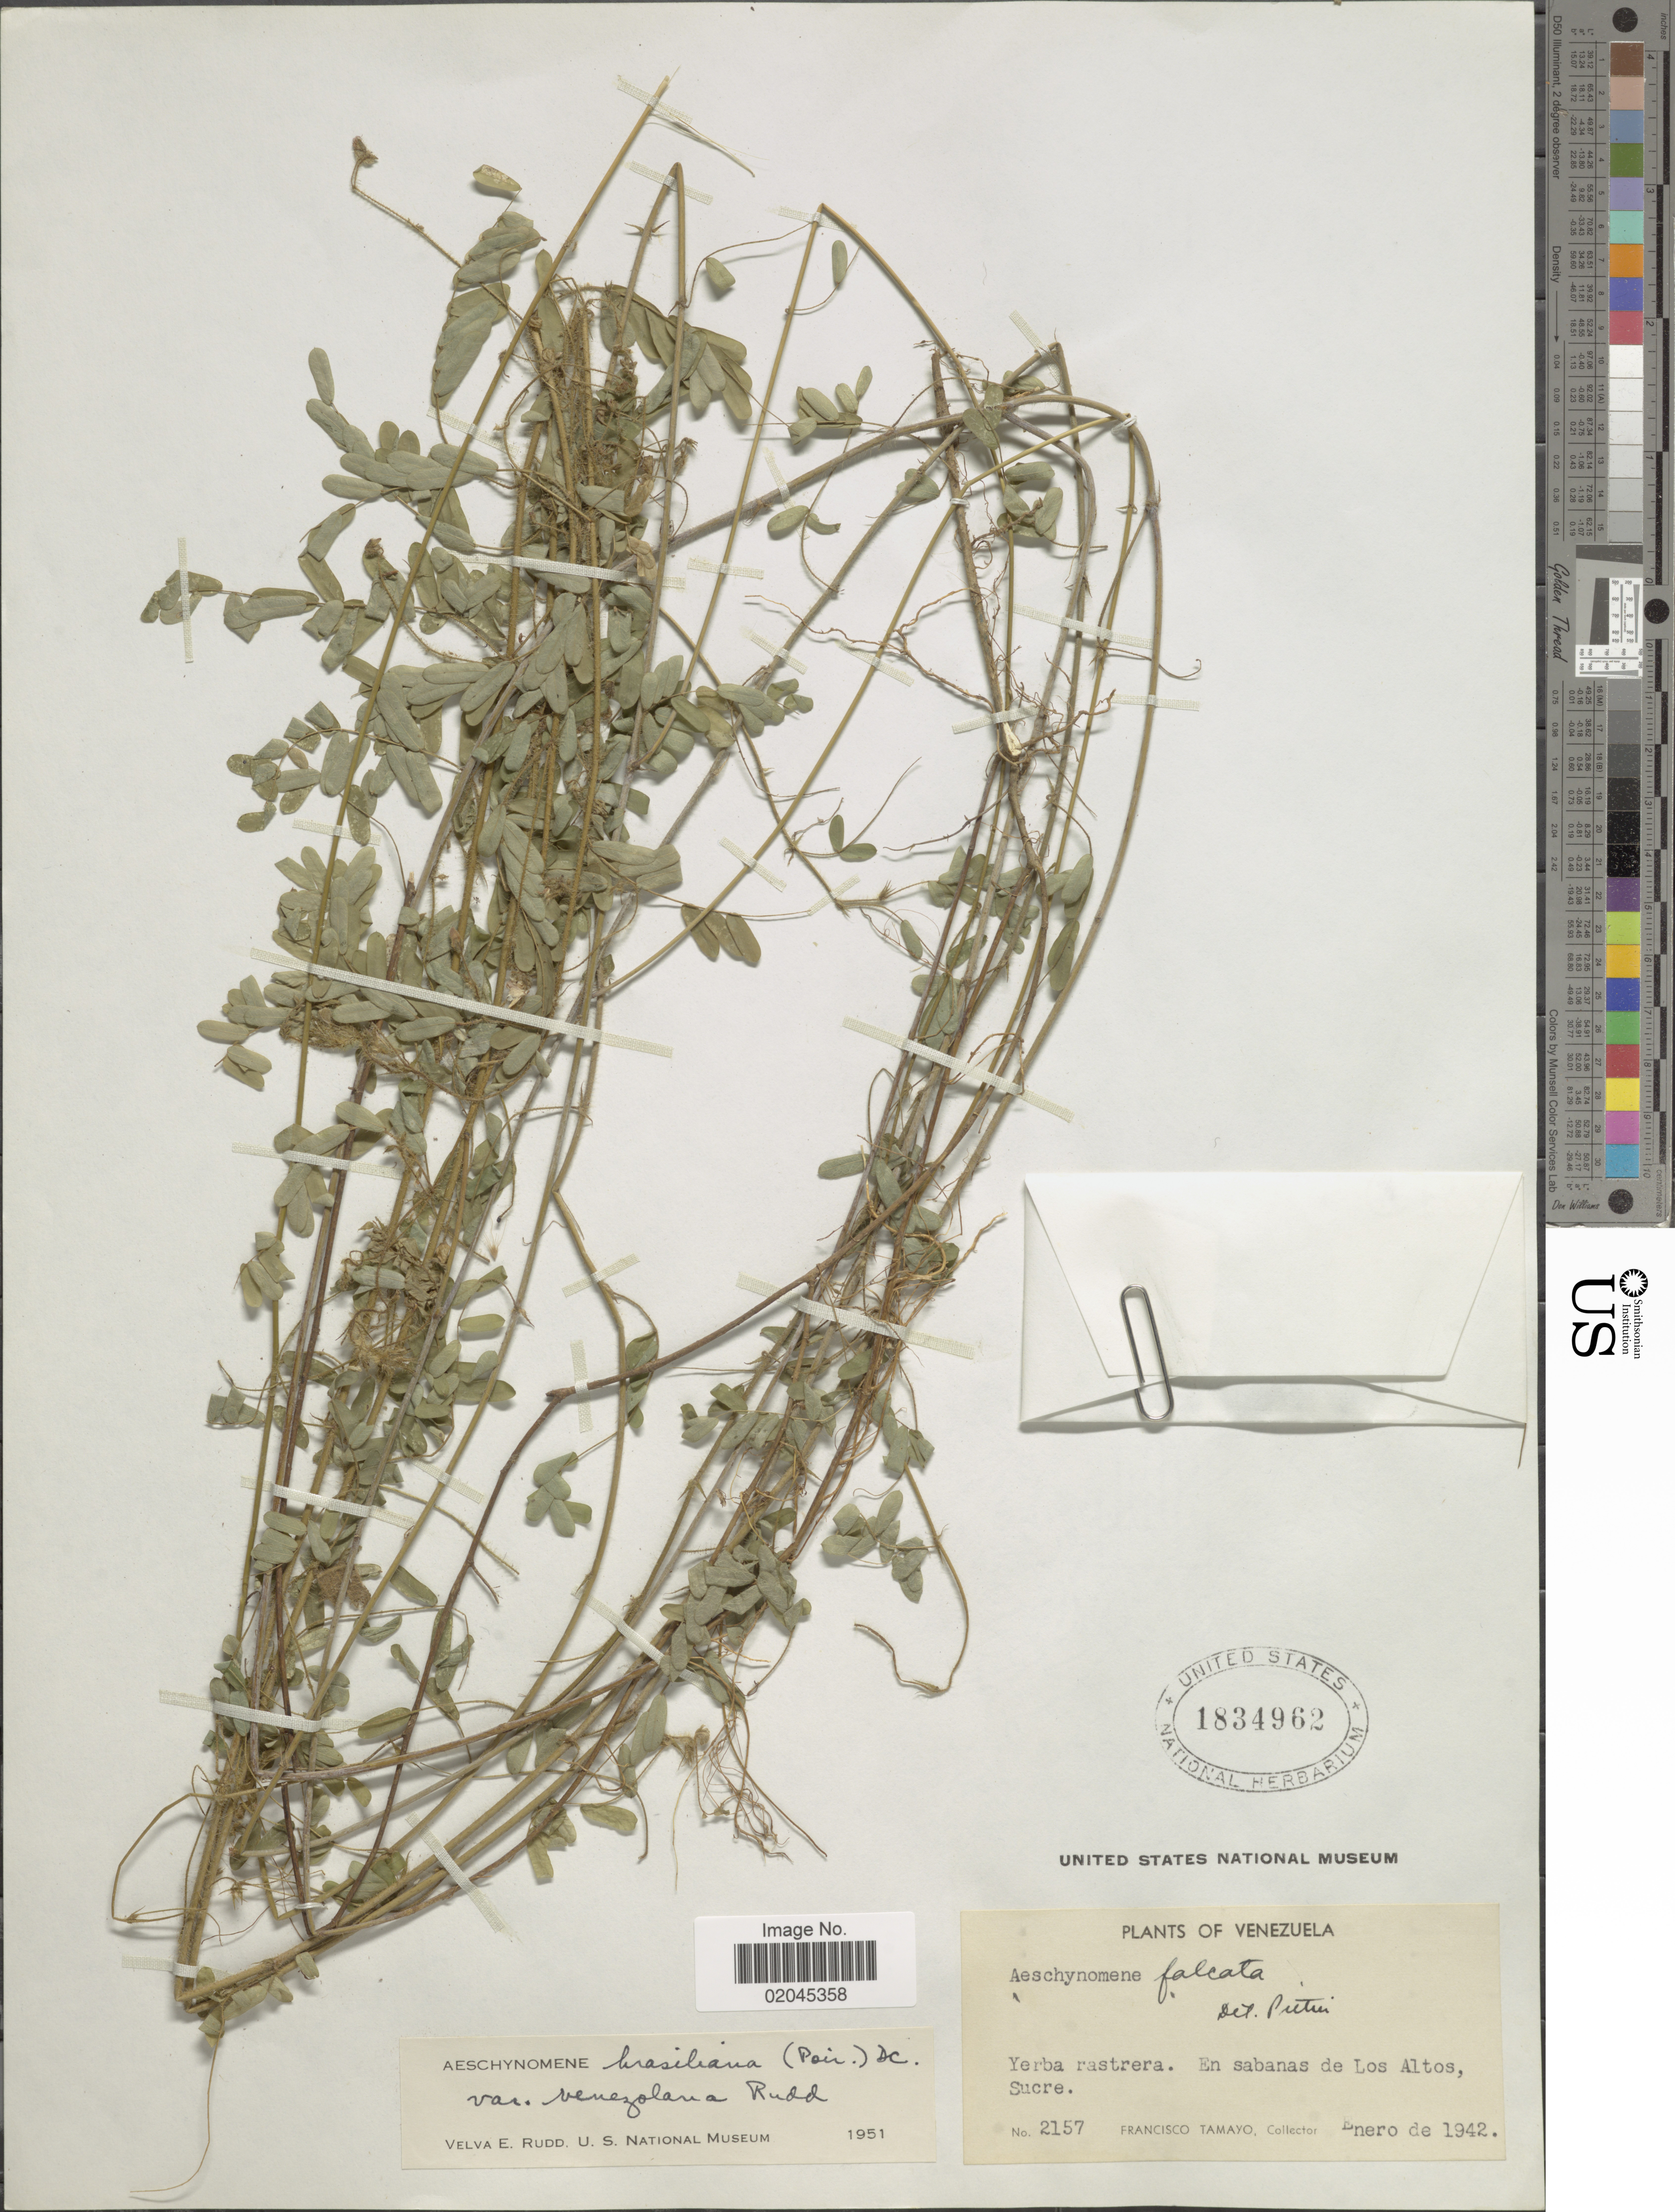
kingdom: Plantae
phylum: Tracheophyta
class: Magnoliopsida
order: Fabales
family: Fabaceae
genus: Aeschynomene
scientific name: Aeschynomene brasiliana var. venezolana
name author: Rudd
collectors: F. Tamayo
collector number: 2157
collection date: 1942-01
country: Venezuela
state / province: Sucre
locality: Yerba rastrera, En sabanas de Los Altos, Sucre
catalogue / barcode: US 1834962